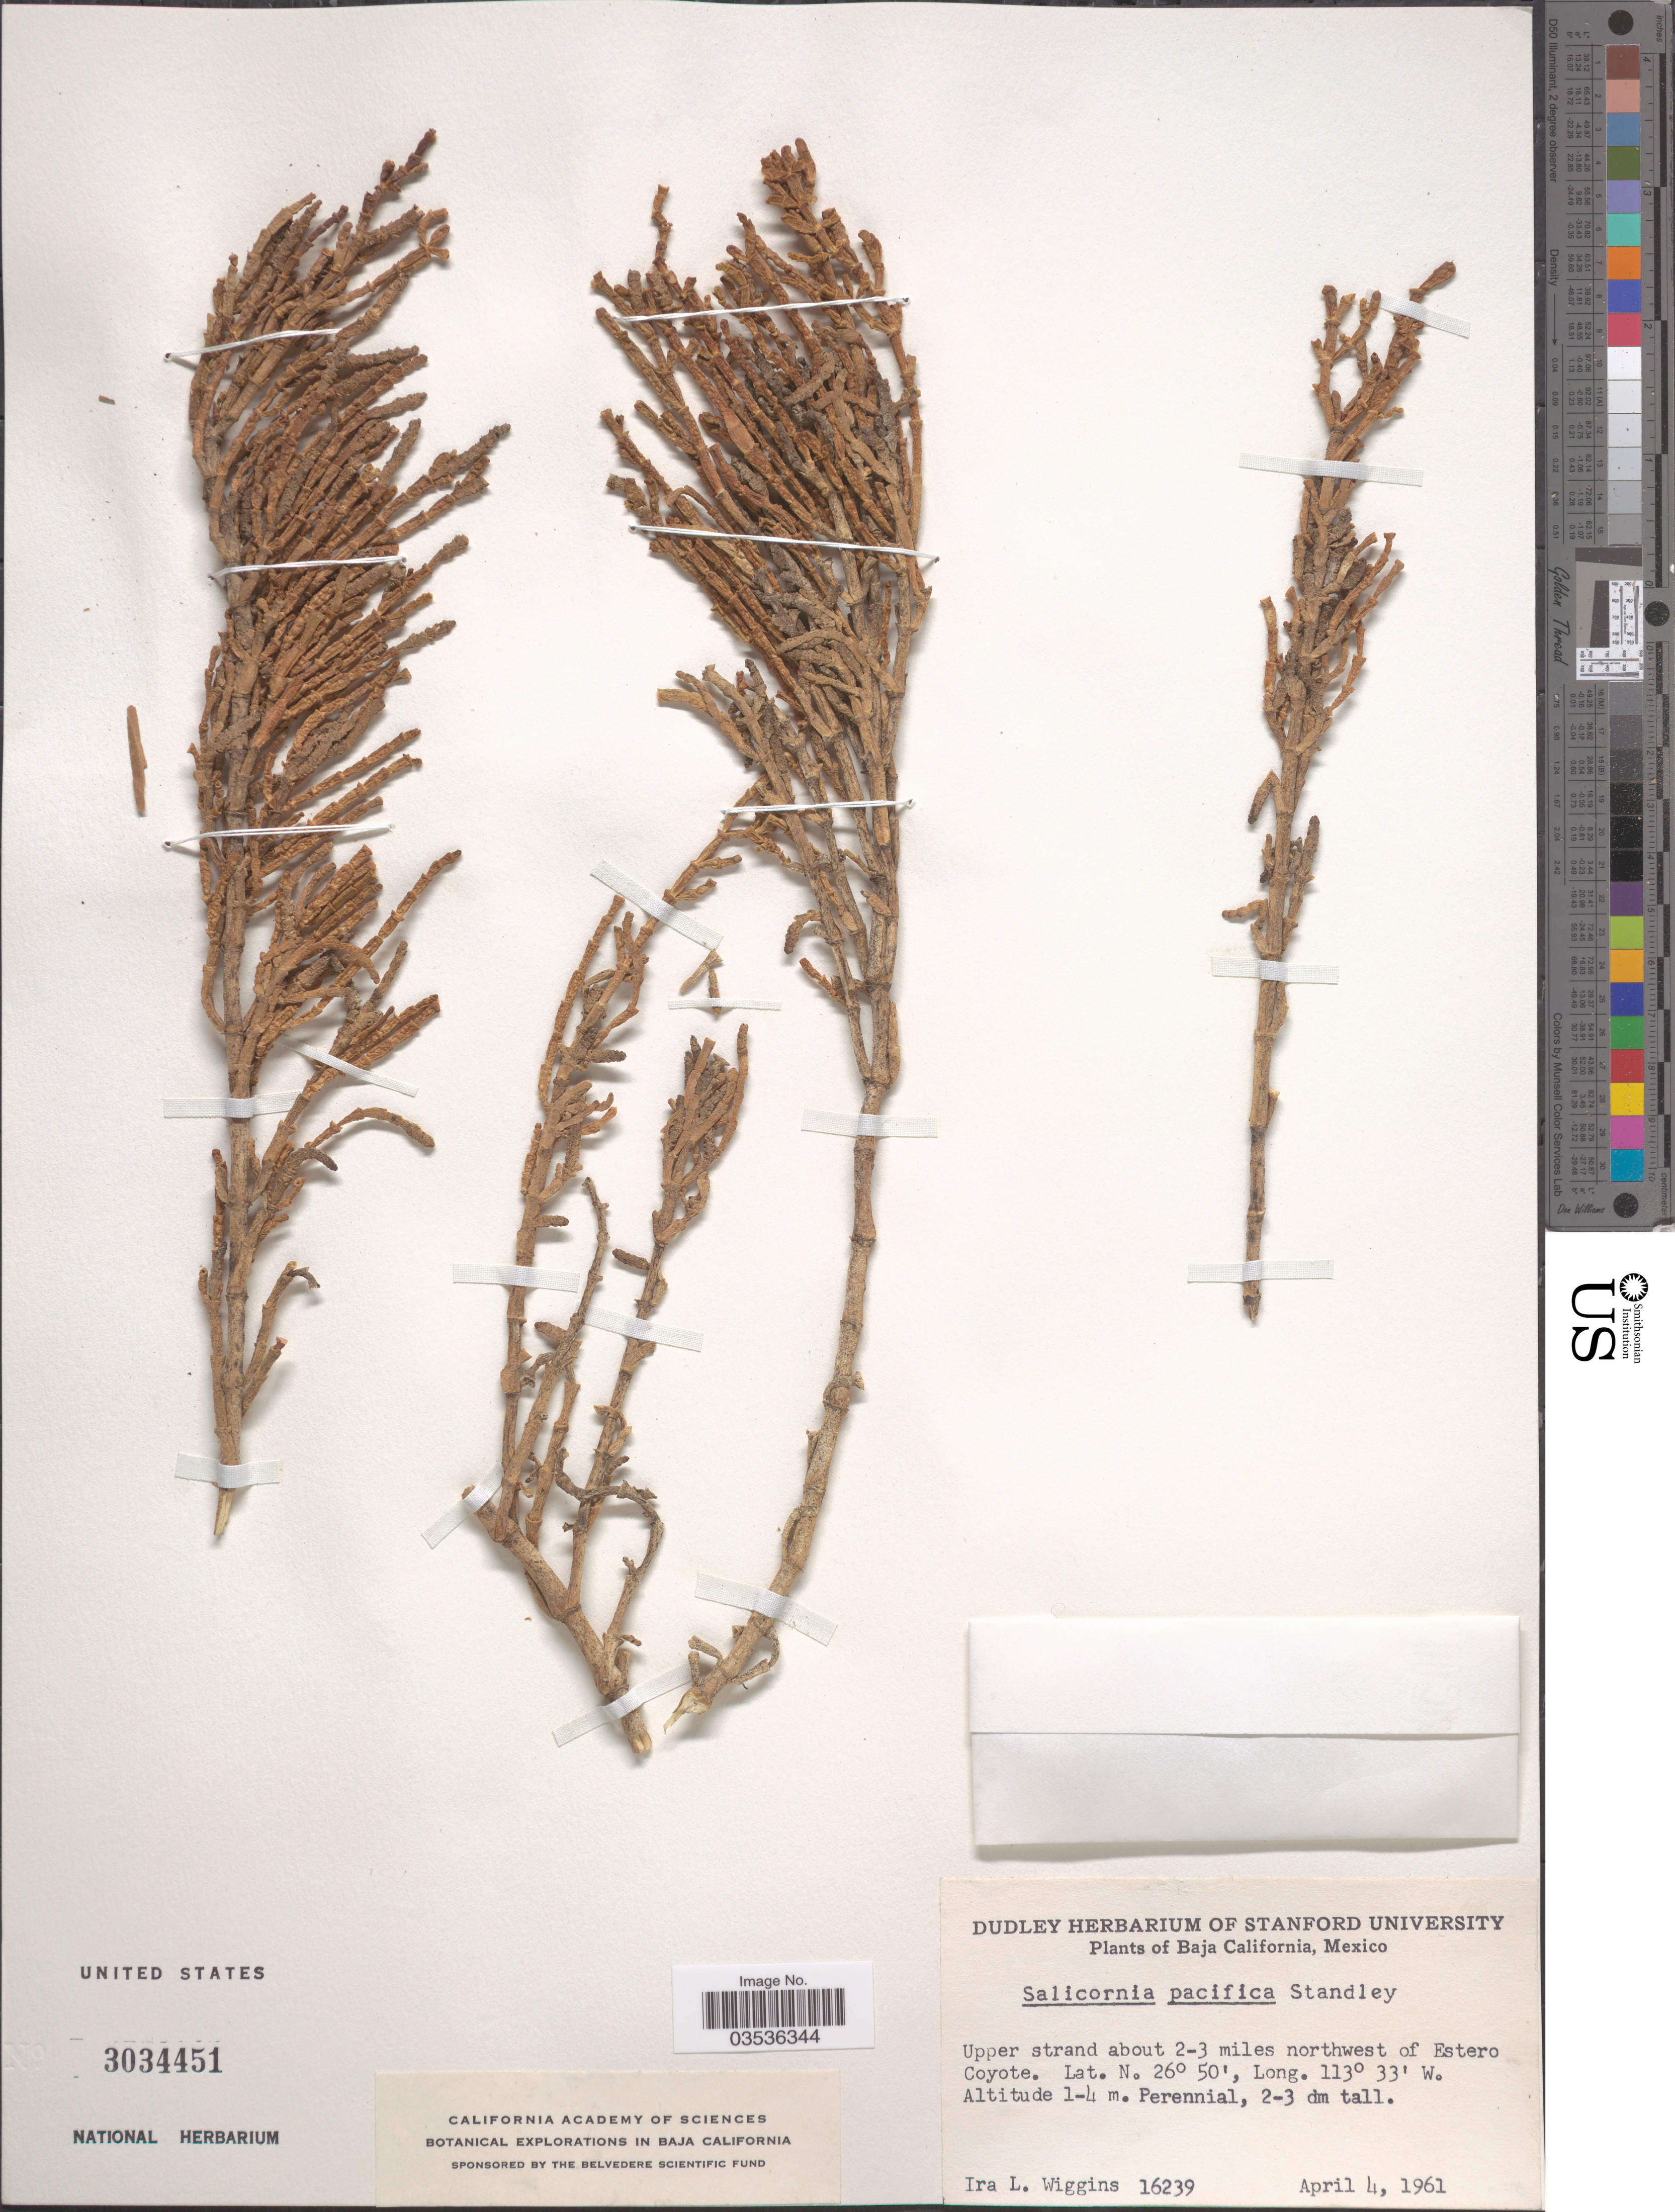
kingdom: Plantae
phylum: Tracheophyta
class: Magnoliopsida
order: Caryophyllales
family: Amaranthaceae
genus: Salicornia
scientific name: Salicornia pacifica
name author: Standl.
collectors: I. L. Wiggins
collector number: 16239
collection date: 1961-04-04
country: Mexico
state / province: Baja California Sur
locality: About 2-3 miles northwest of Estero Coyote.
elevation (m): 1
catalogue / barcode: US 3034451